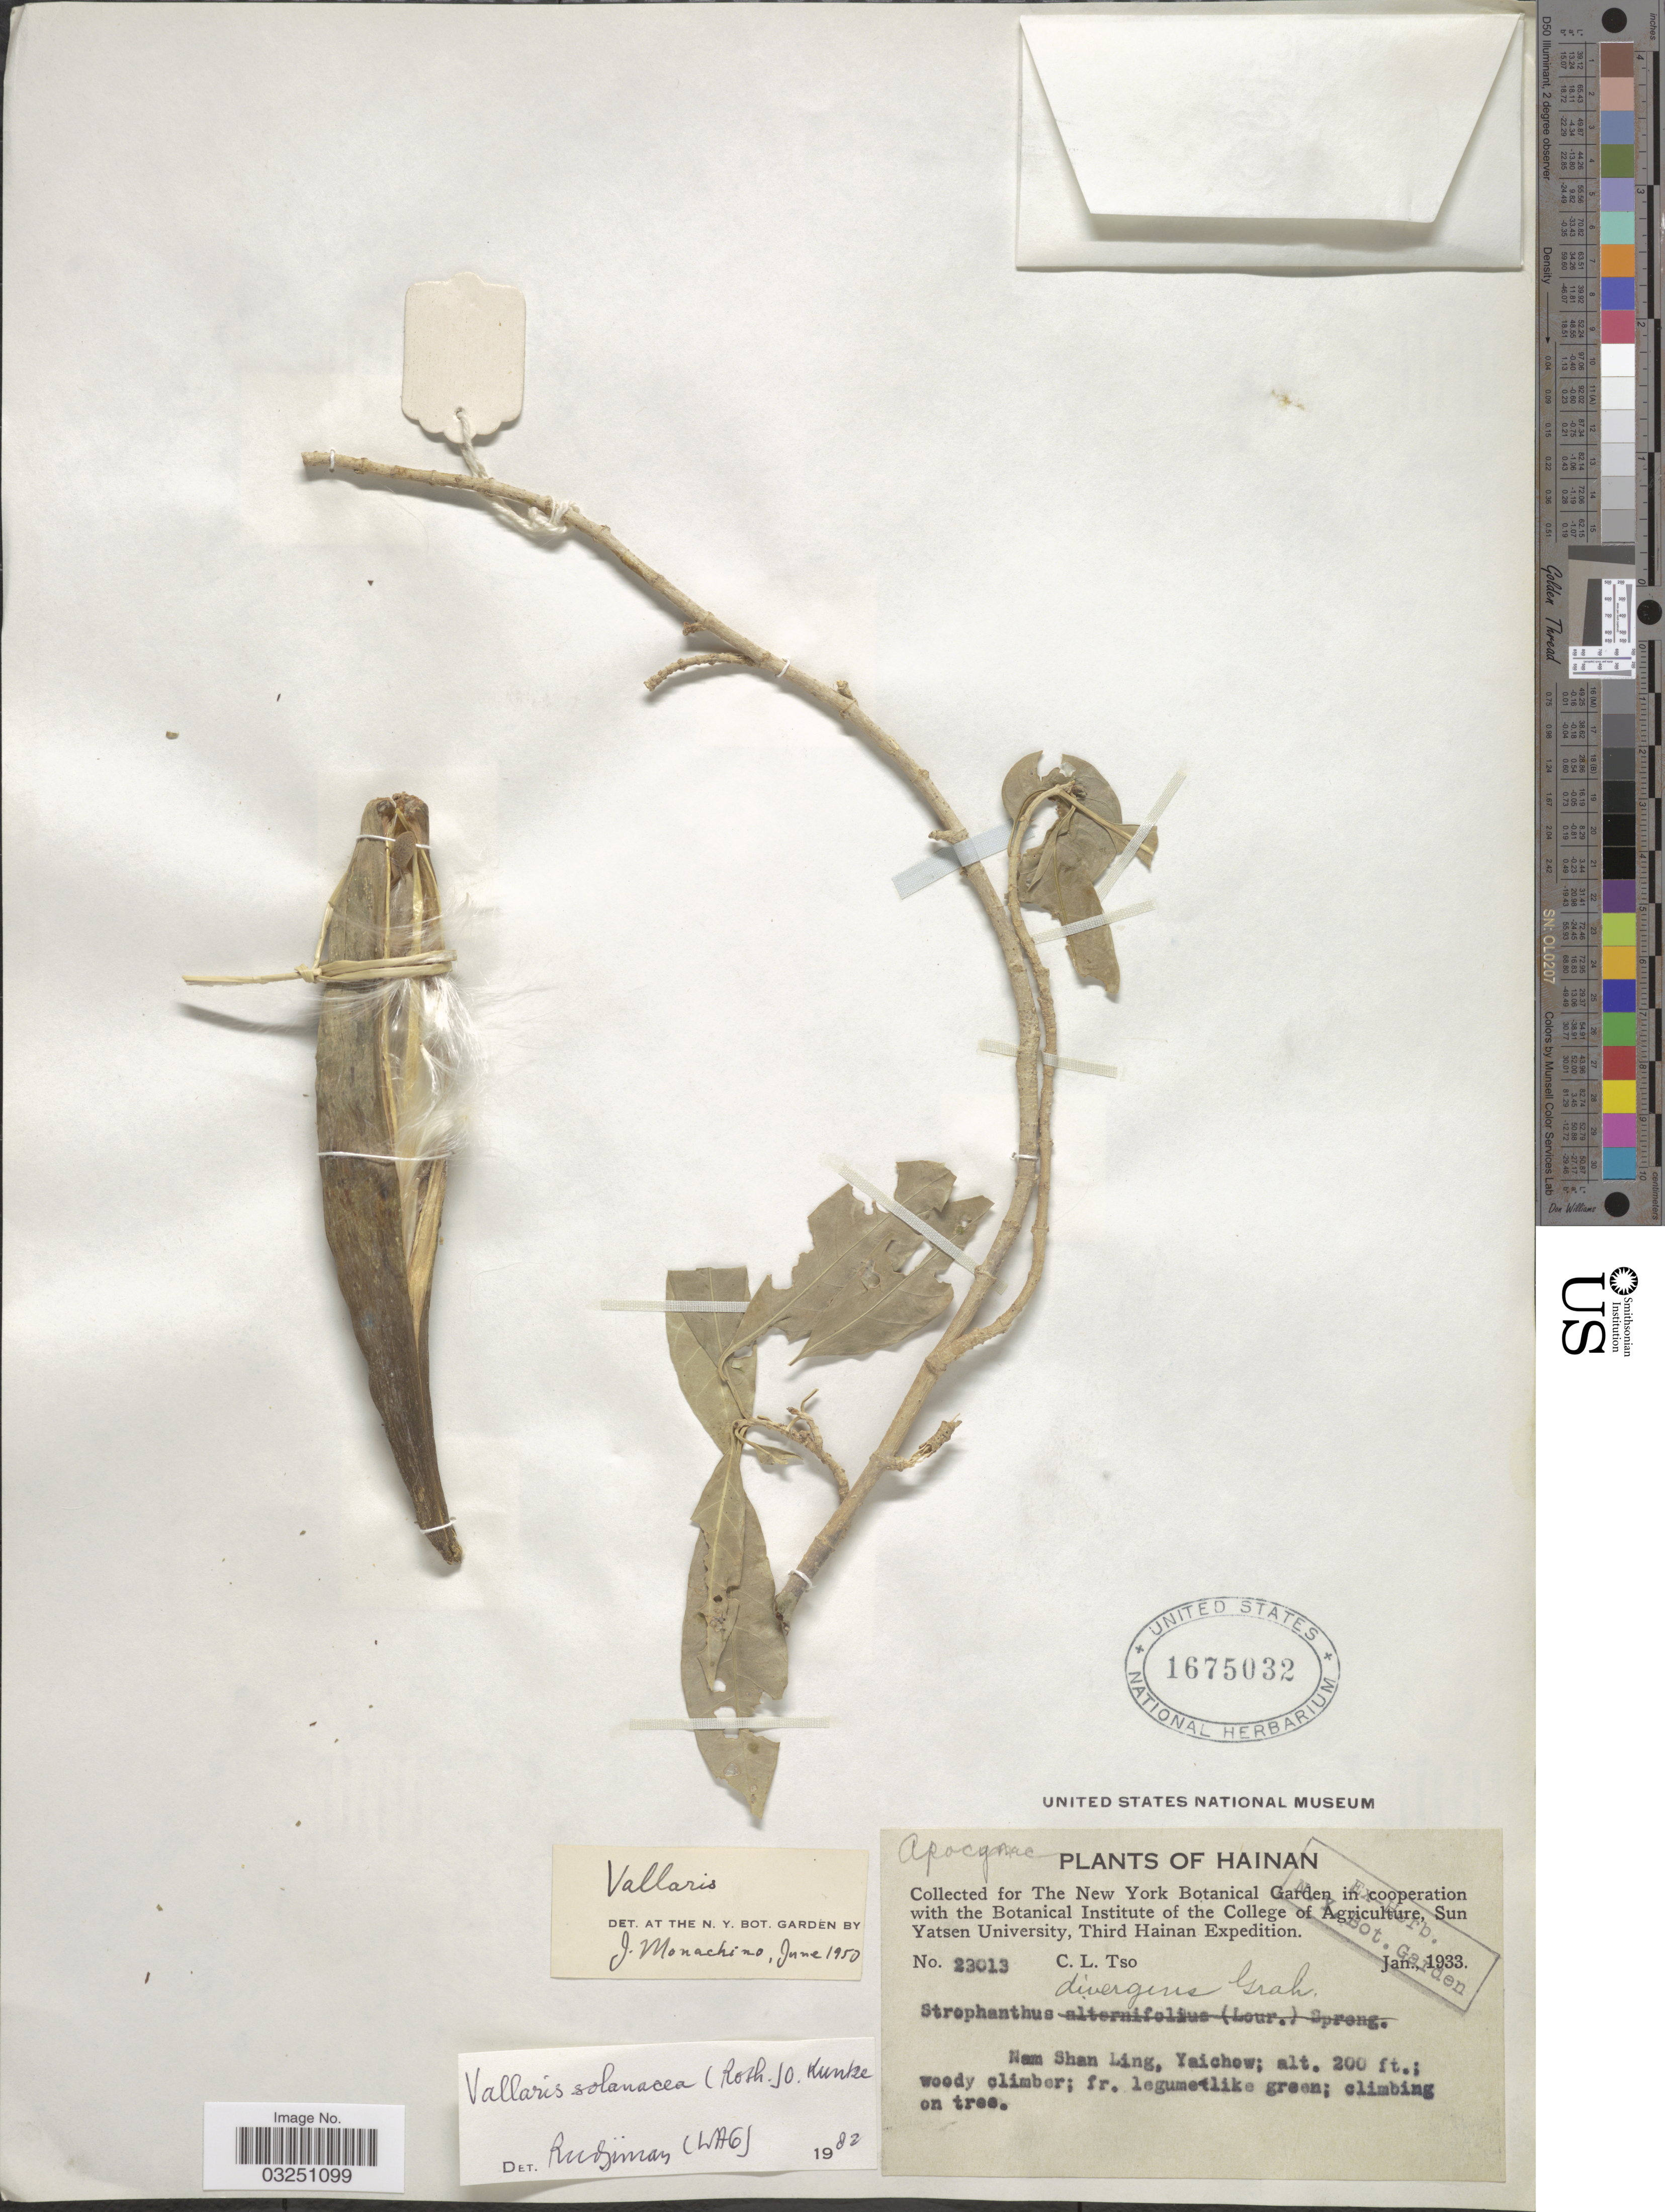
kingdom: Plantae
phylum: Tracheophyta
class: Magnoliopsida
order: Gentianales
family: Apocynaceae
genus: Vallaris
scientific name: Vallaris solanacea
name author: (Roth) Kuntze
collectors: C. Tso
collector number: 23013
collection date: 1933-01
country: China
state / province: Hainan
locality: Nam Shan Ling, Yaichow.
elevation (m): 61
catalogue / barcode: US 1675032